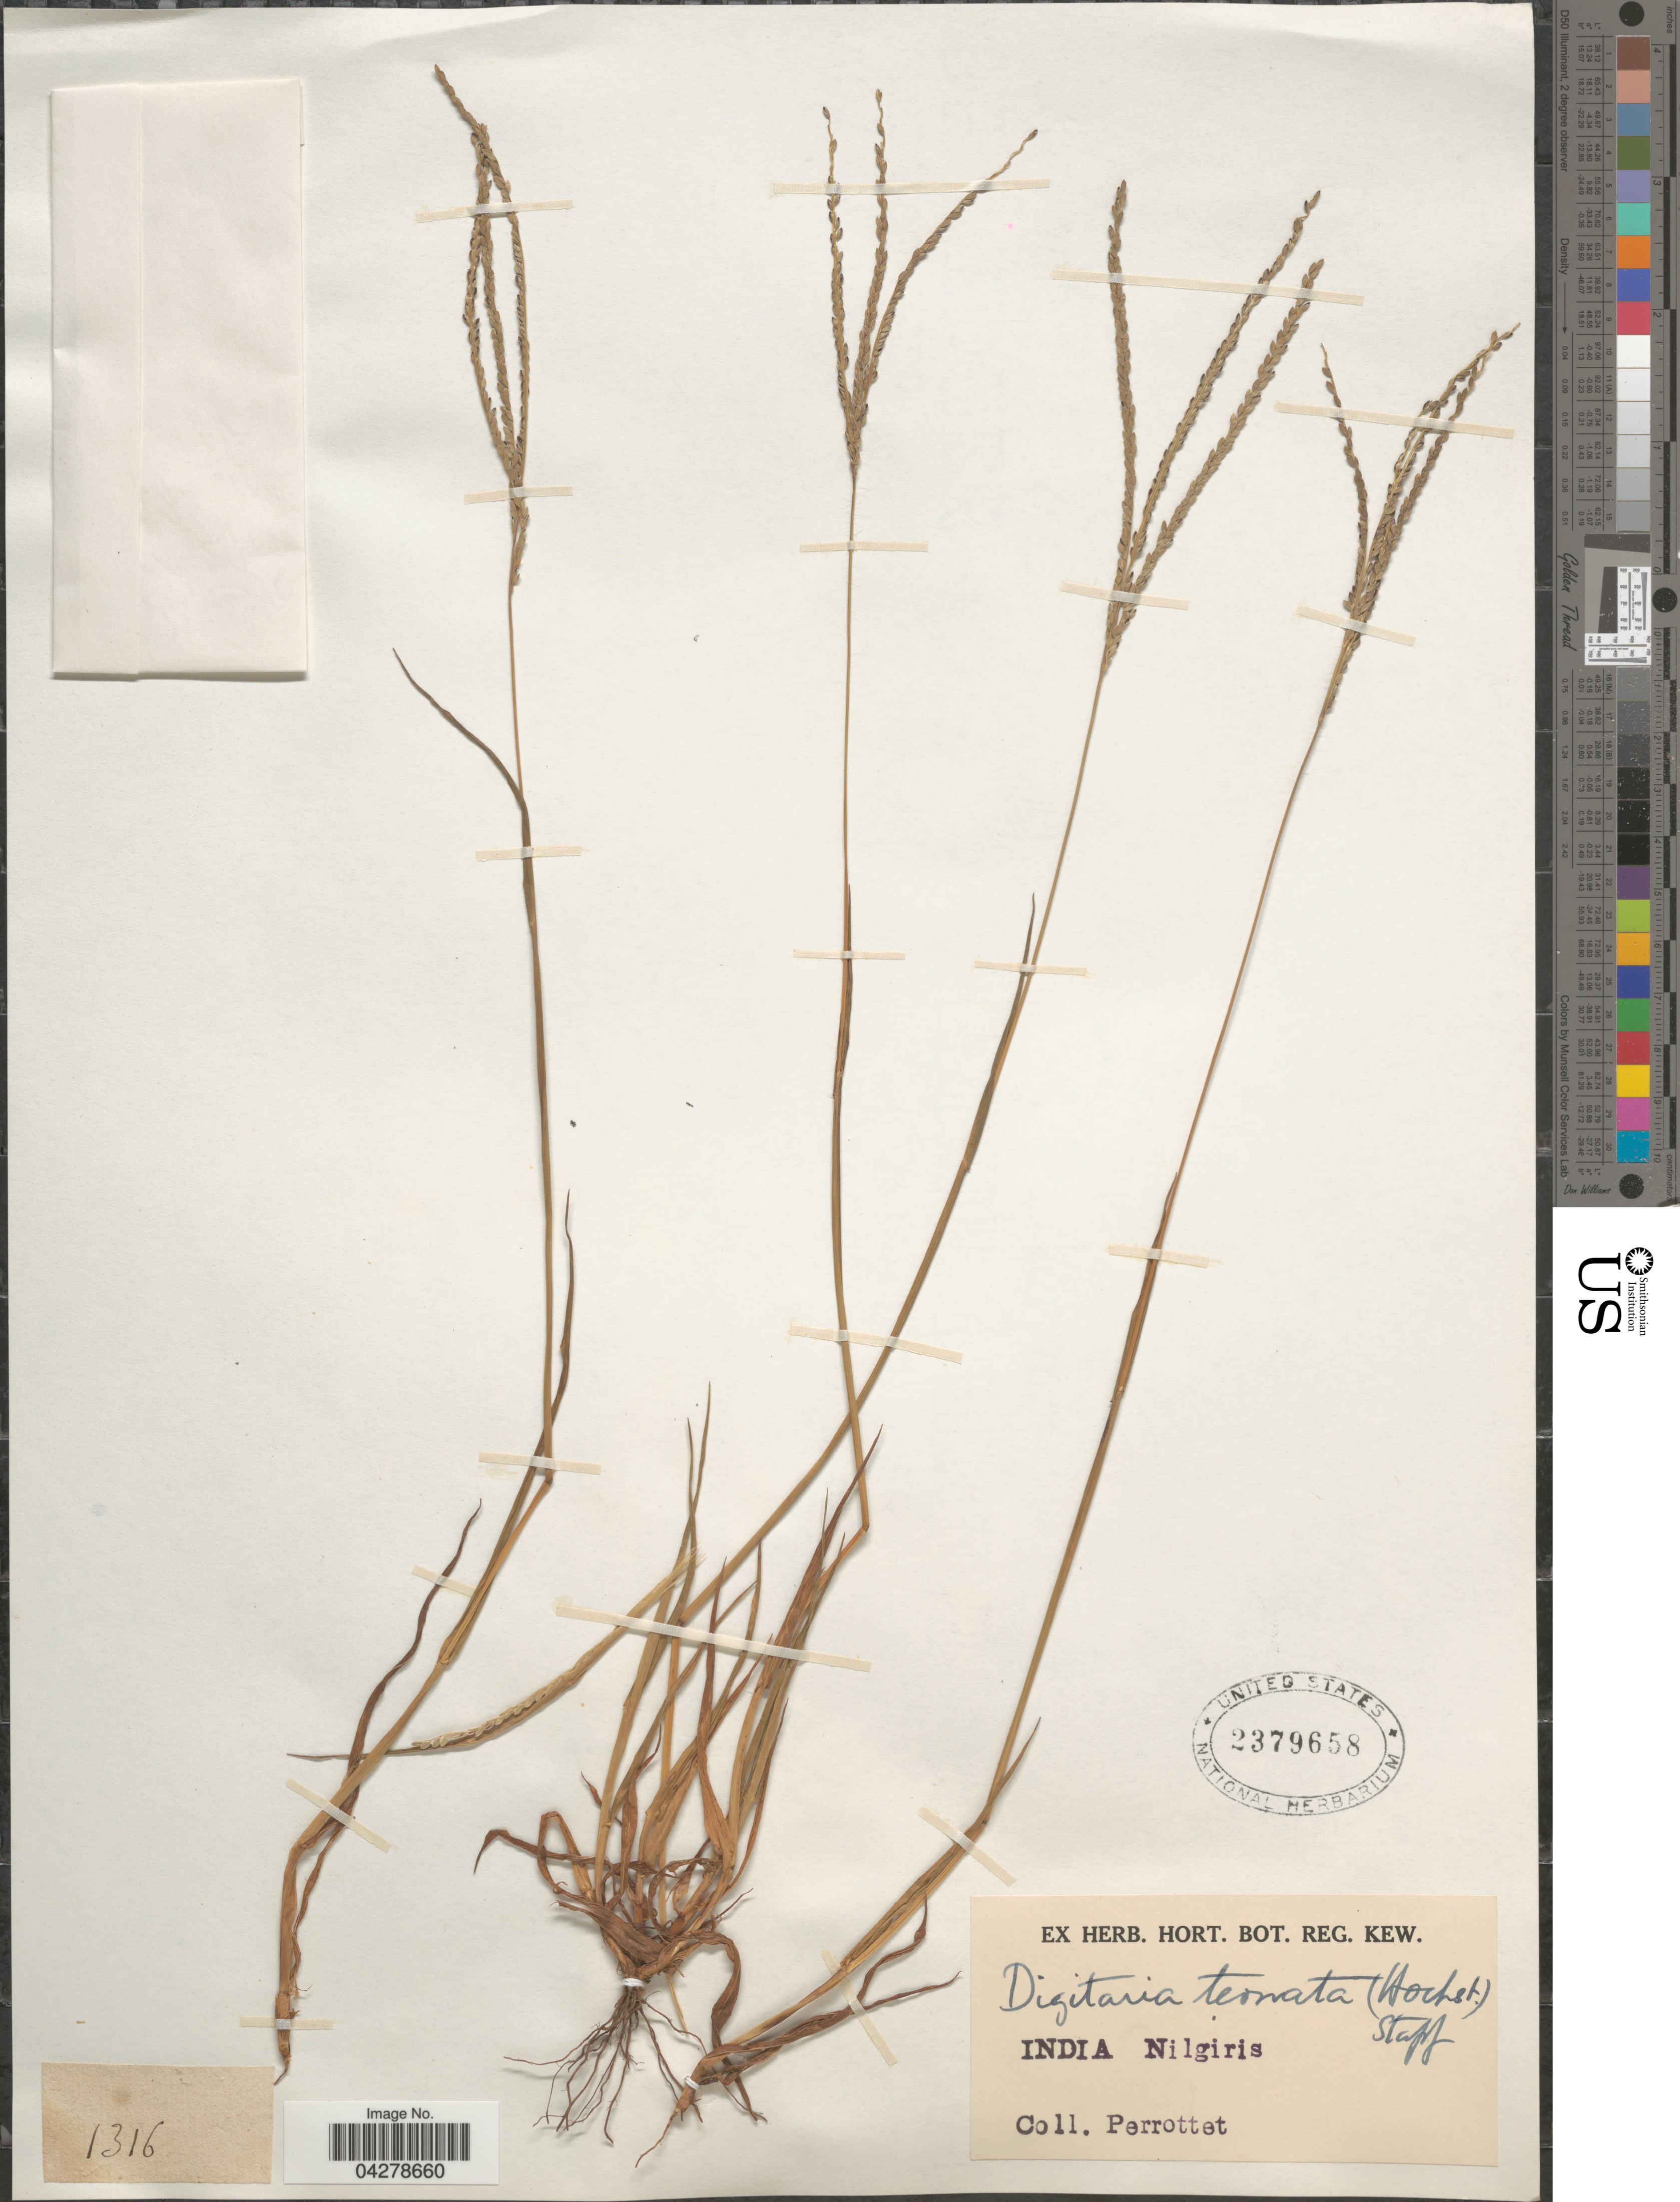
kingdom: Plantae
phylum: Tracheophyta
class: Liliopsida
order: Poales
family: Poaceae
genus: Digitaria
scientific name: Digitaria ternata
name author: (Hochr. ex A. Rich.) Stapf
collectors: Perrottet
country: India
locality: Nilgiris.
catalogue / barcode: US 2379658